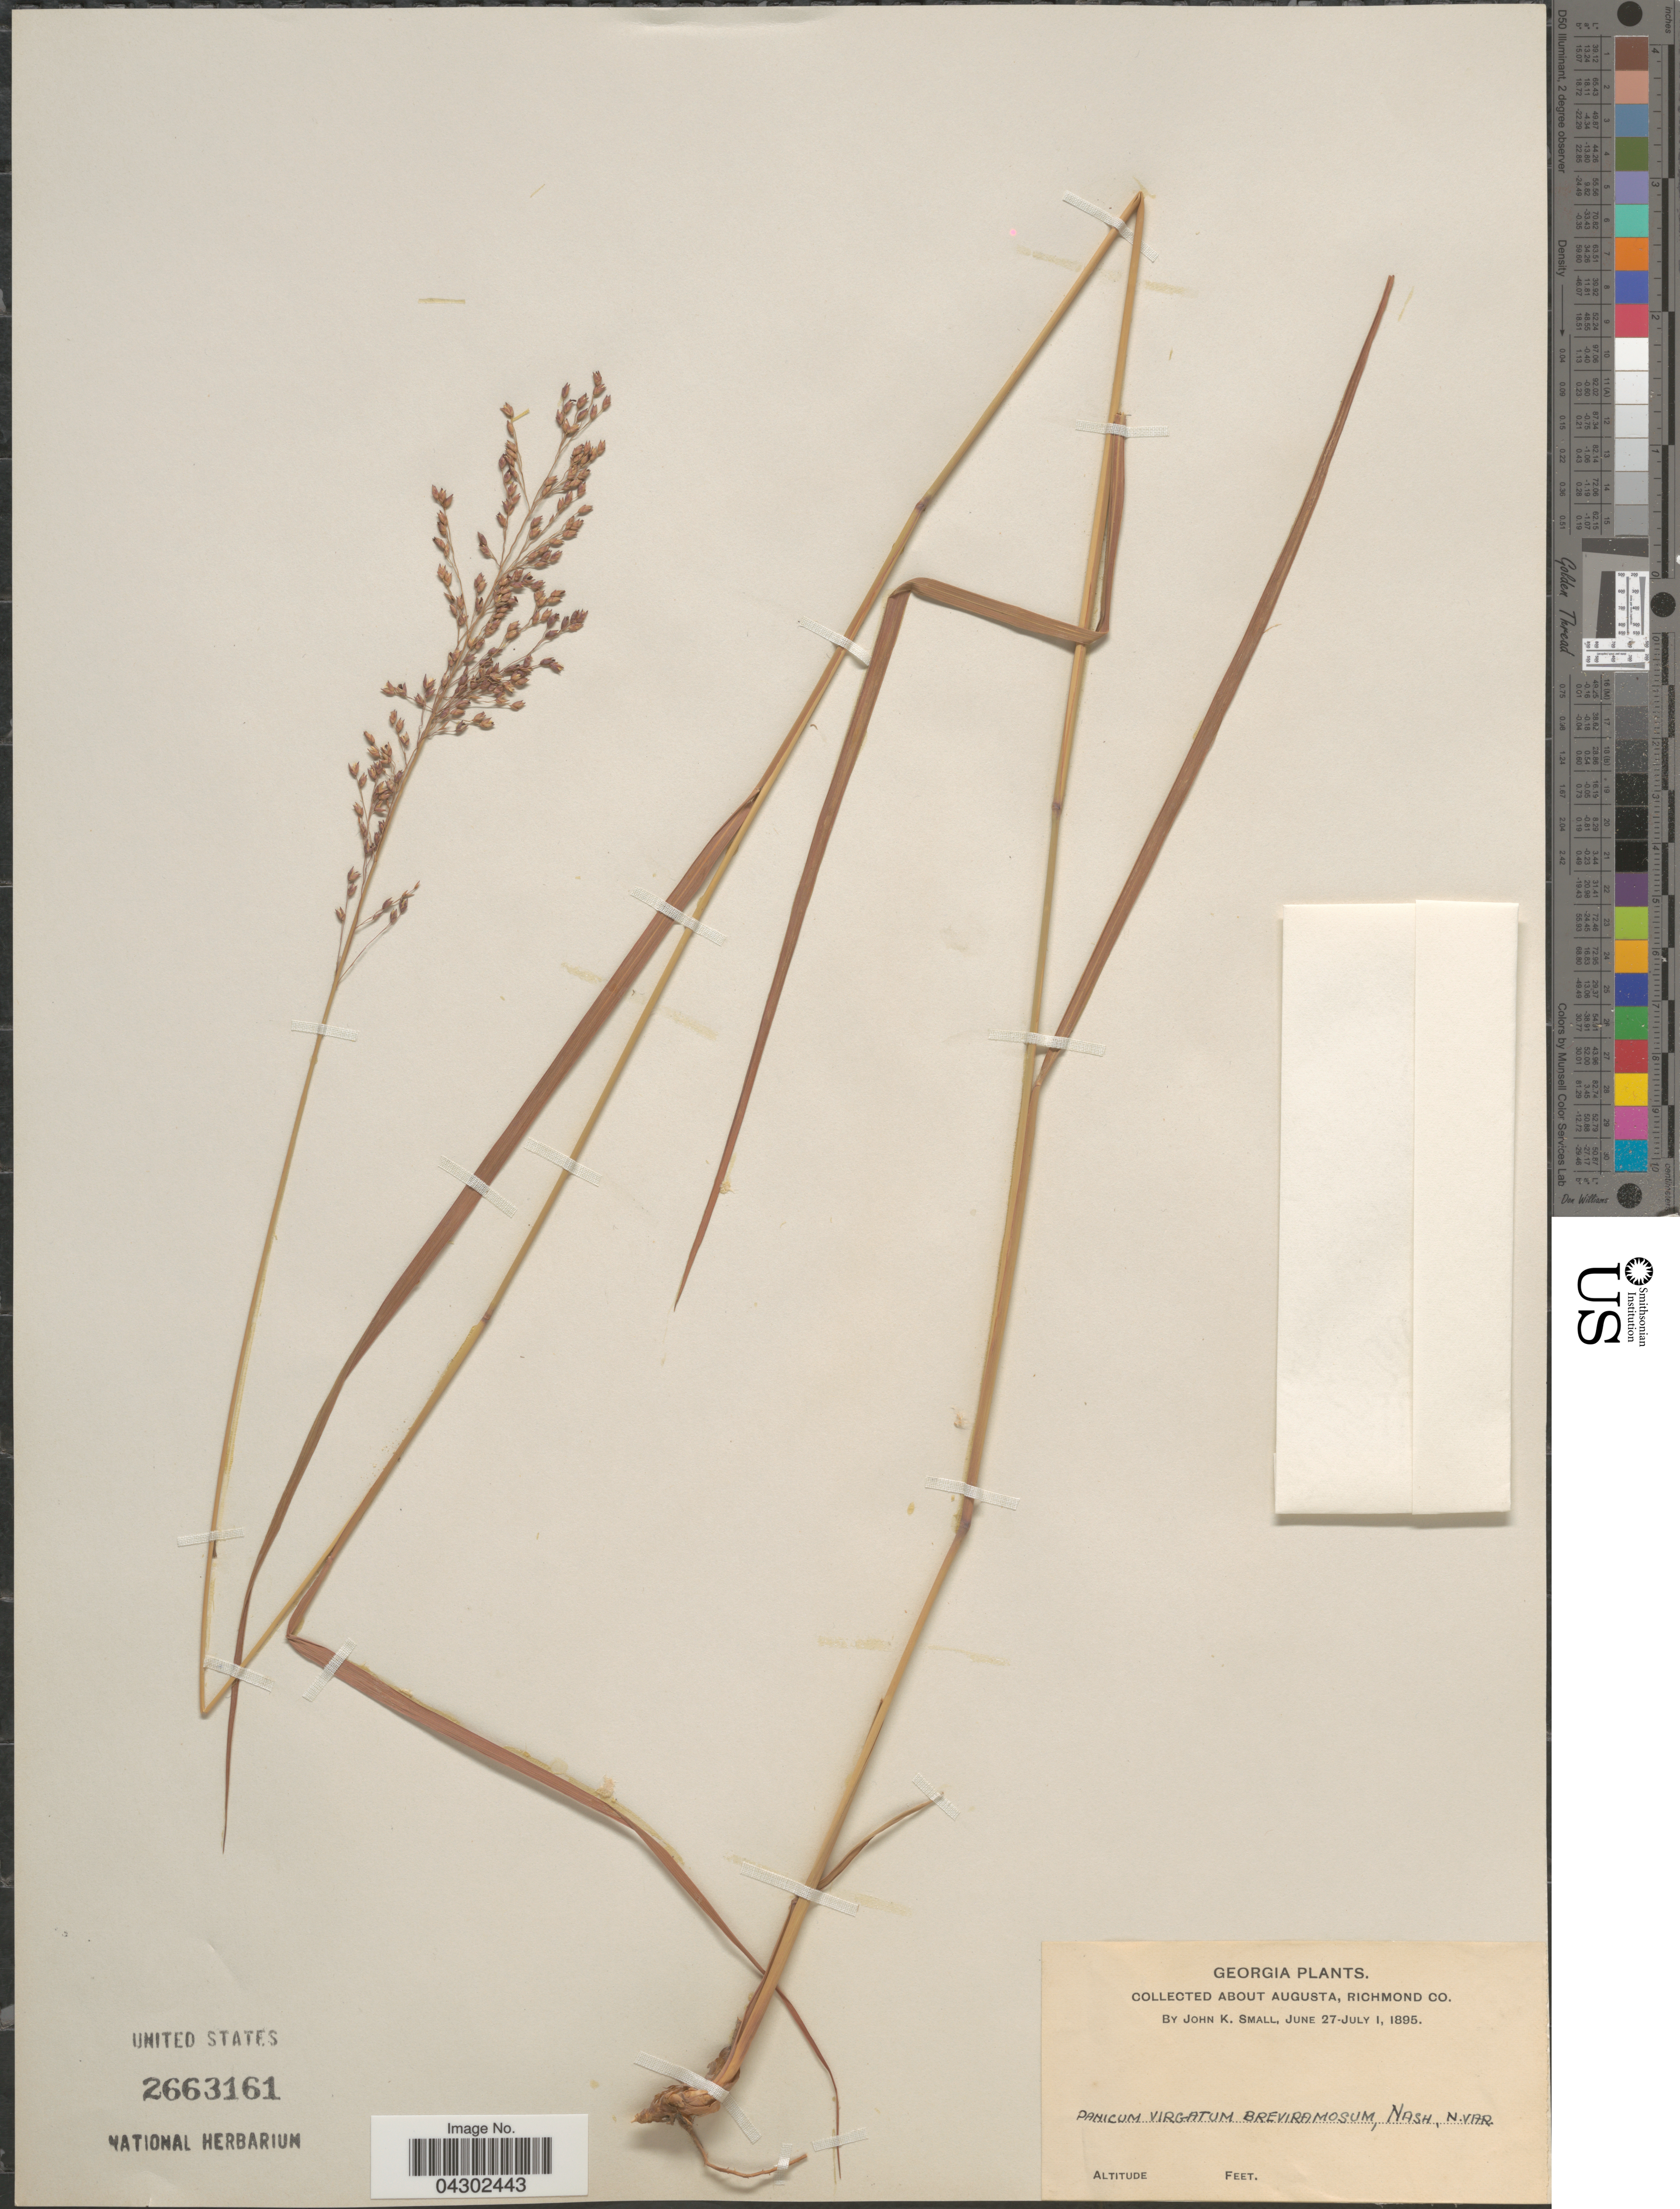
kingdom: Plantae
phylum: Tracheophyta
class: Liliopsida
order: Poales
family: Poaceae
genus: Panicum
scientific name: Panicum virgatum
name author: L.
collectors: J. K. Small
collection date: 1895-06-27/1895-07-01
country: United States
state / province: Georgia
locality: About Augusta, Richmond Co.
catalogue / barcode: US 2663161